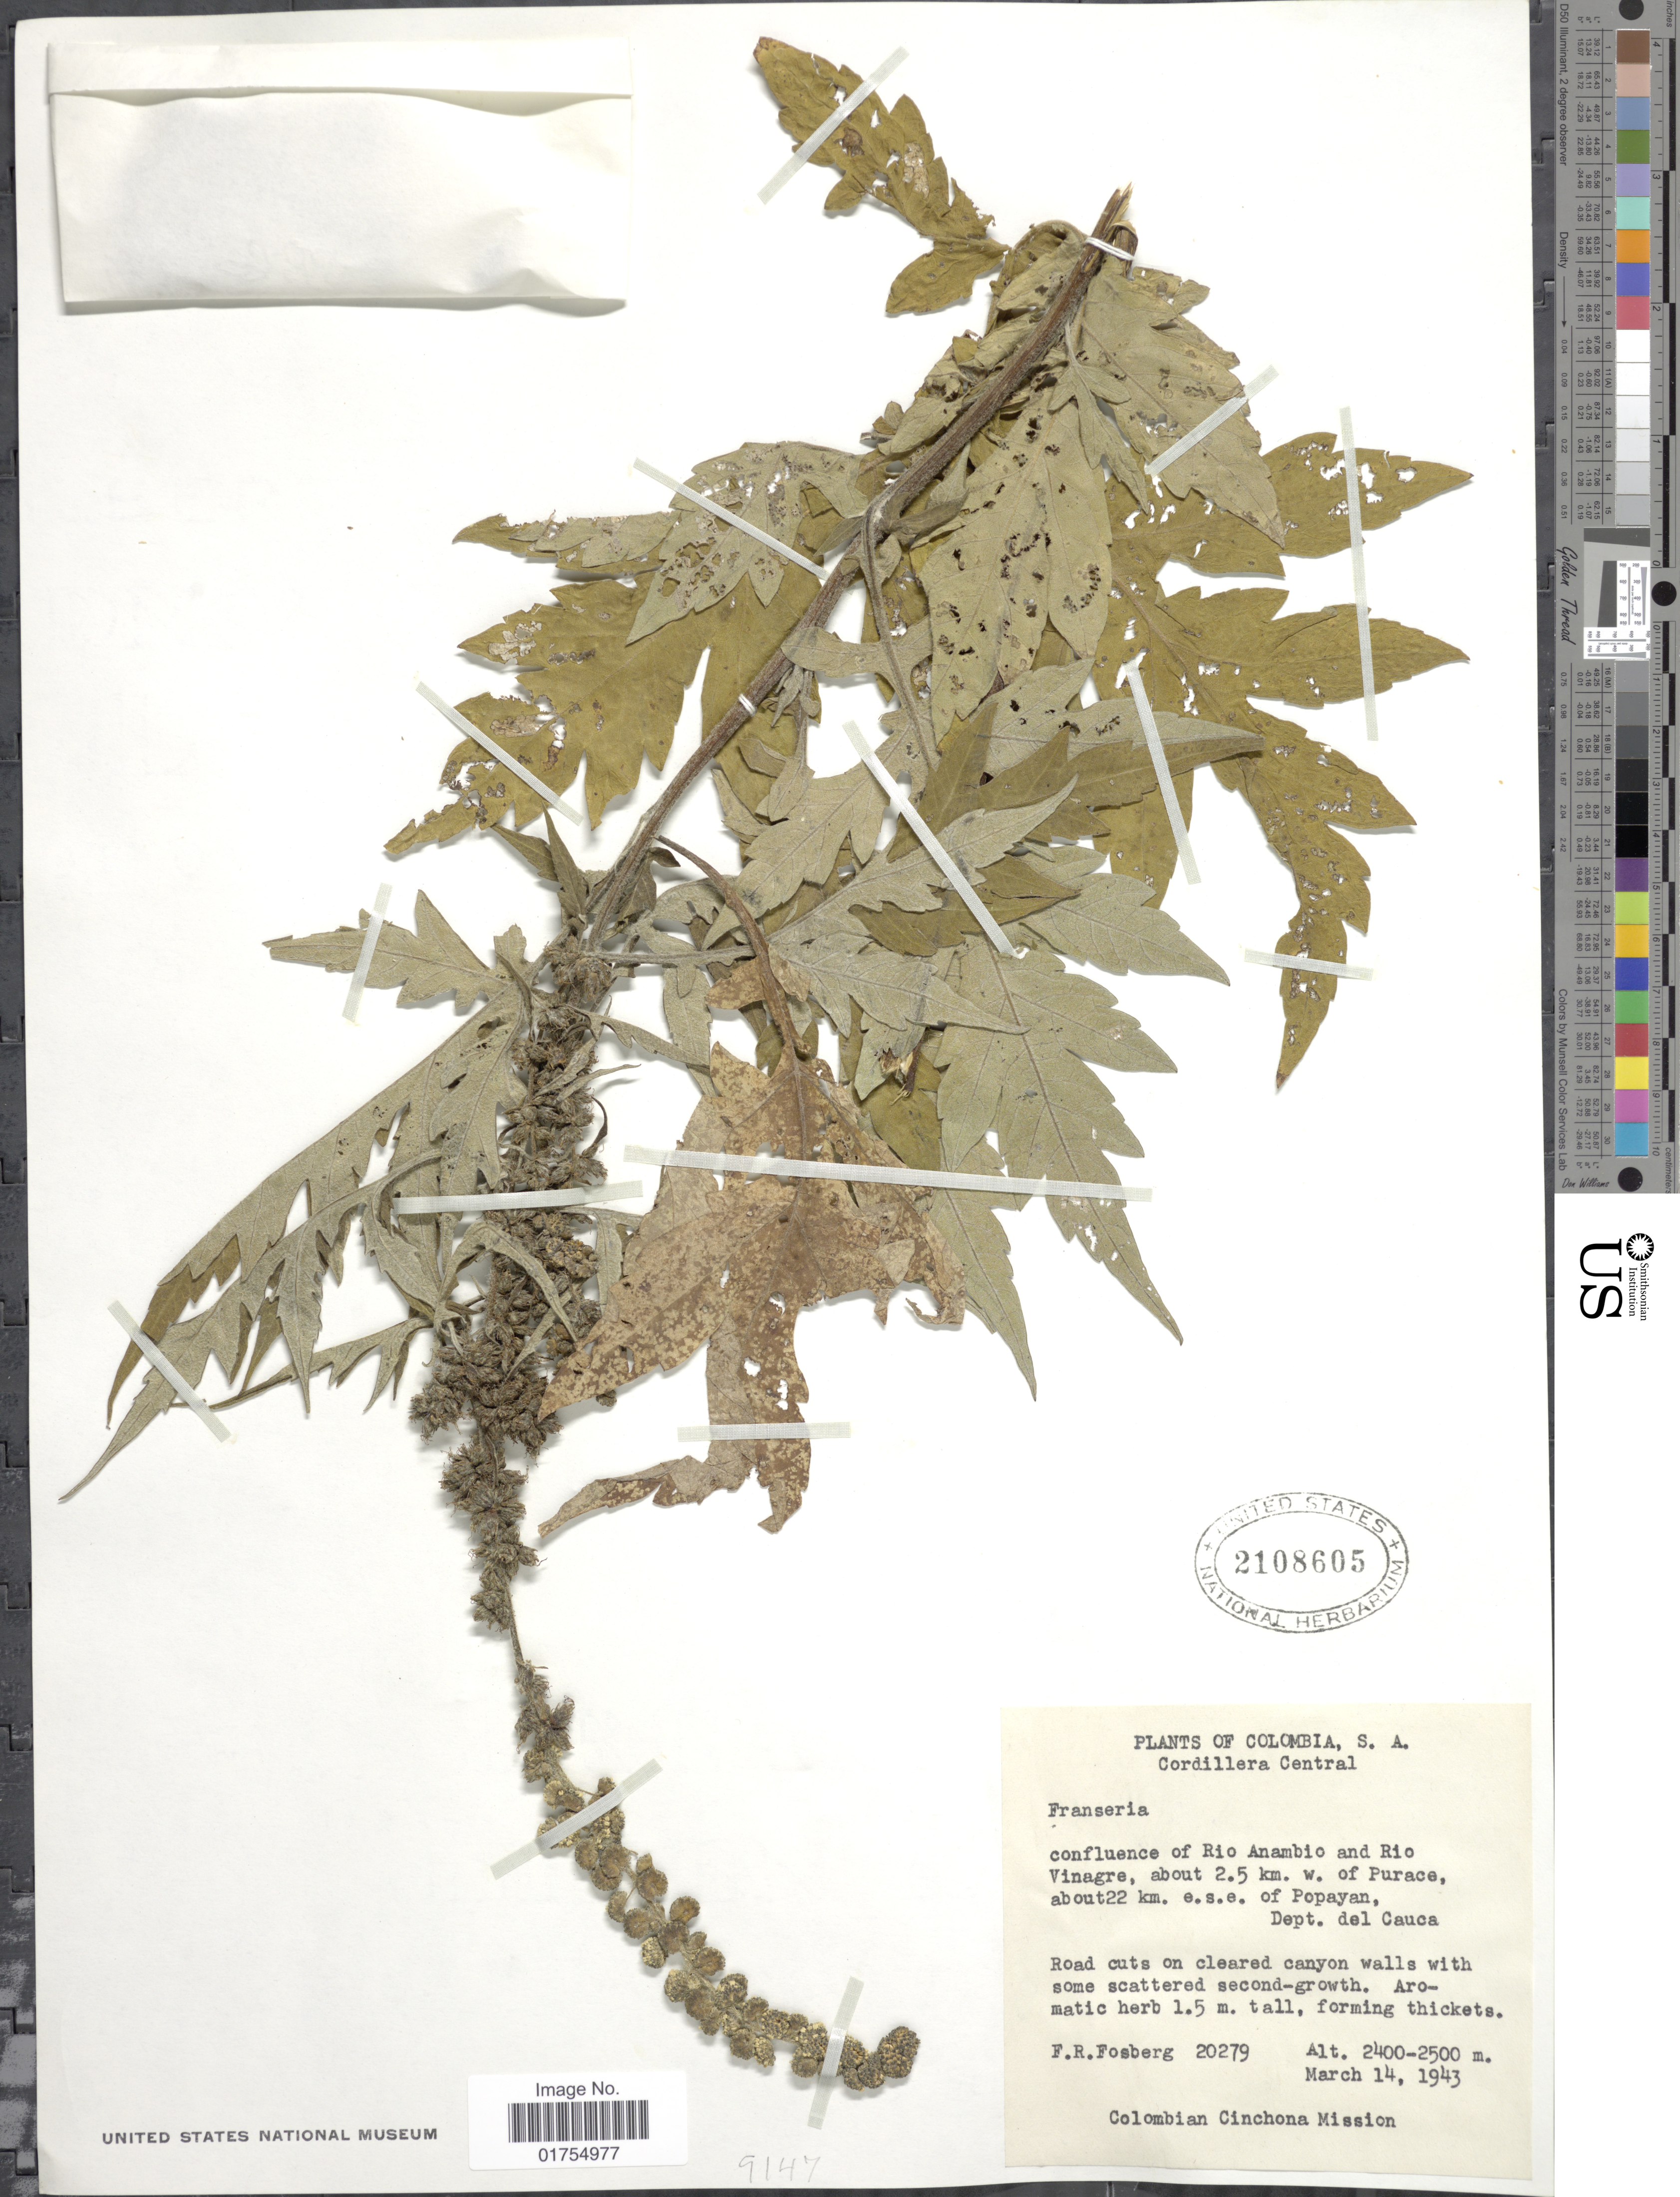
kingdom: Plantae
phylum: Tracheophyta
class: Magnoliopsida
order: Asterales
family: Asteraceae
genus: Franseria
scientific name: Franseria artemisioides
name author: Willd.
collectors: F. R. Fosberg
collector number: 20279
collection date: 1943-03-14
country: Colombia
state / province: Cauca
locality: Cordillera Central. Confluence of Rio Anambio and Rio Vinagre, about 2.5 km W of Purace, about 22 km e.s.e of Popayan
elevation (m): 2400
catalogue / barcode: US 2108605